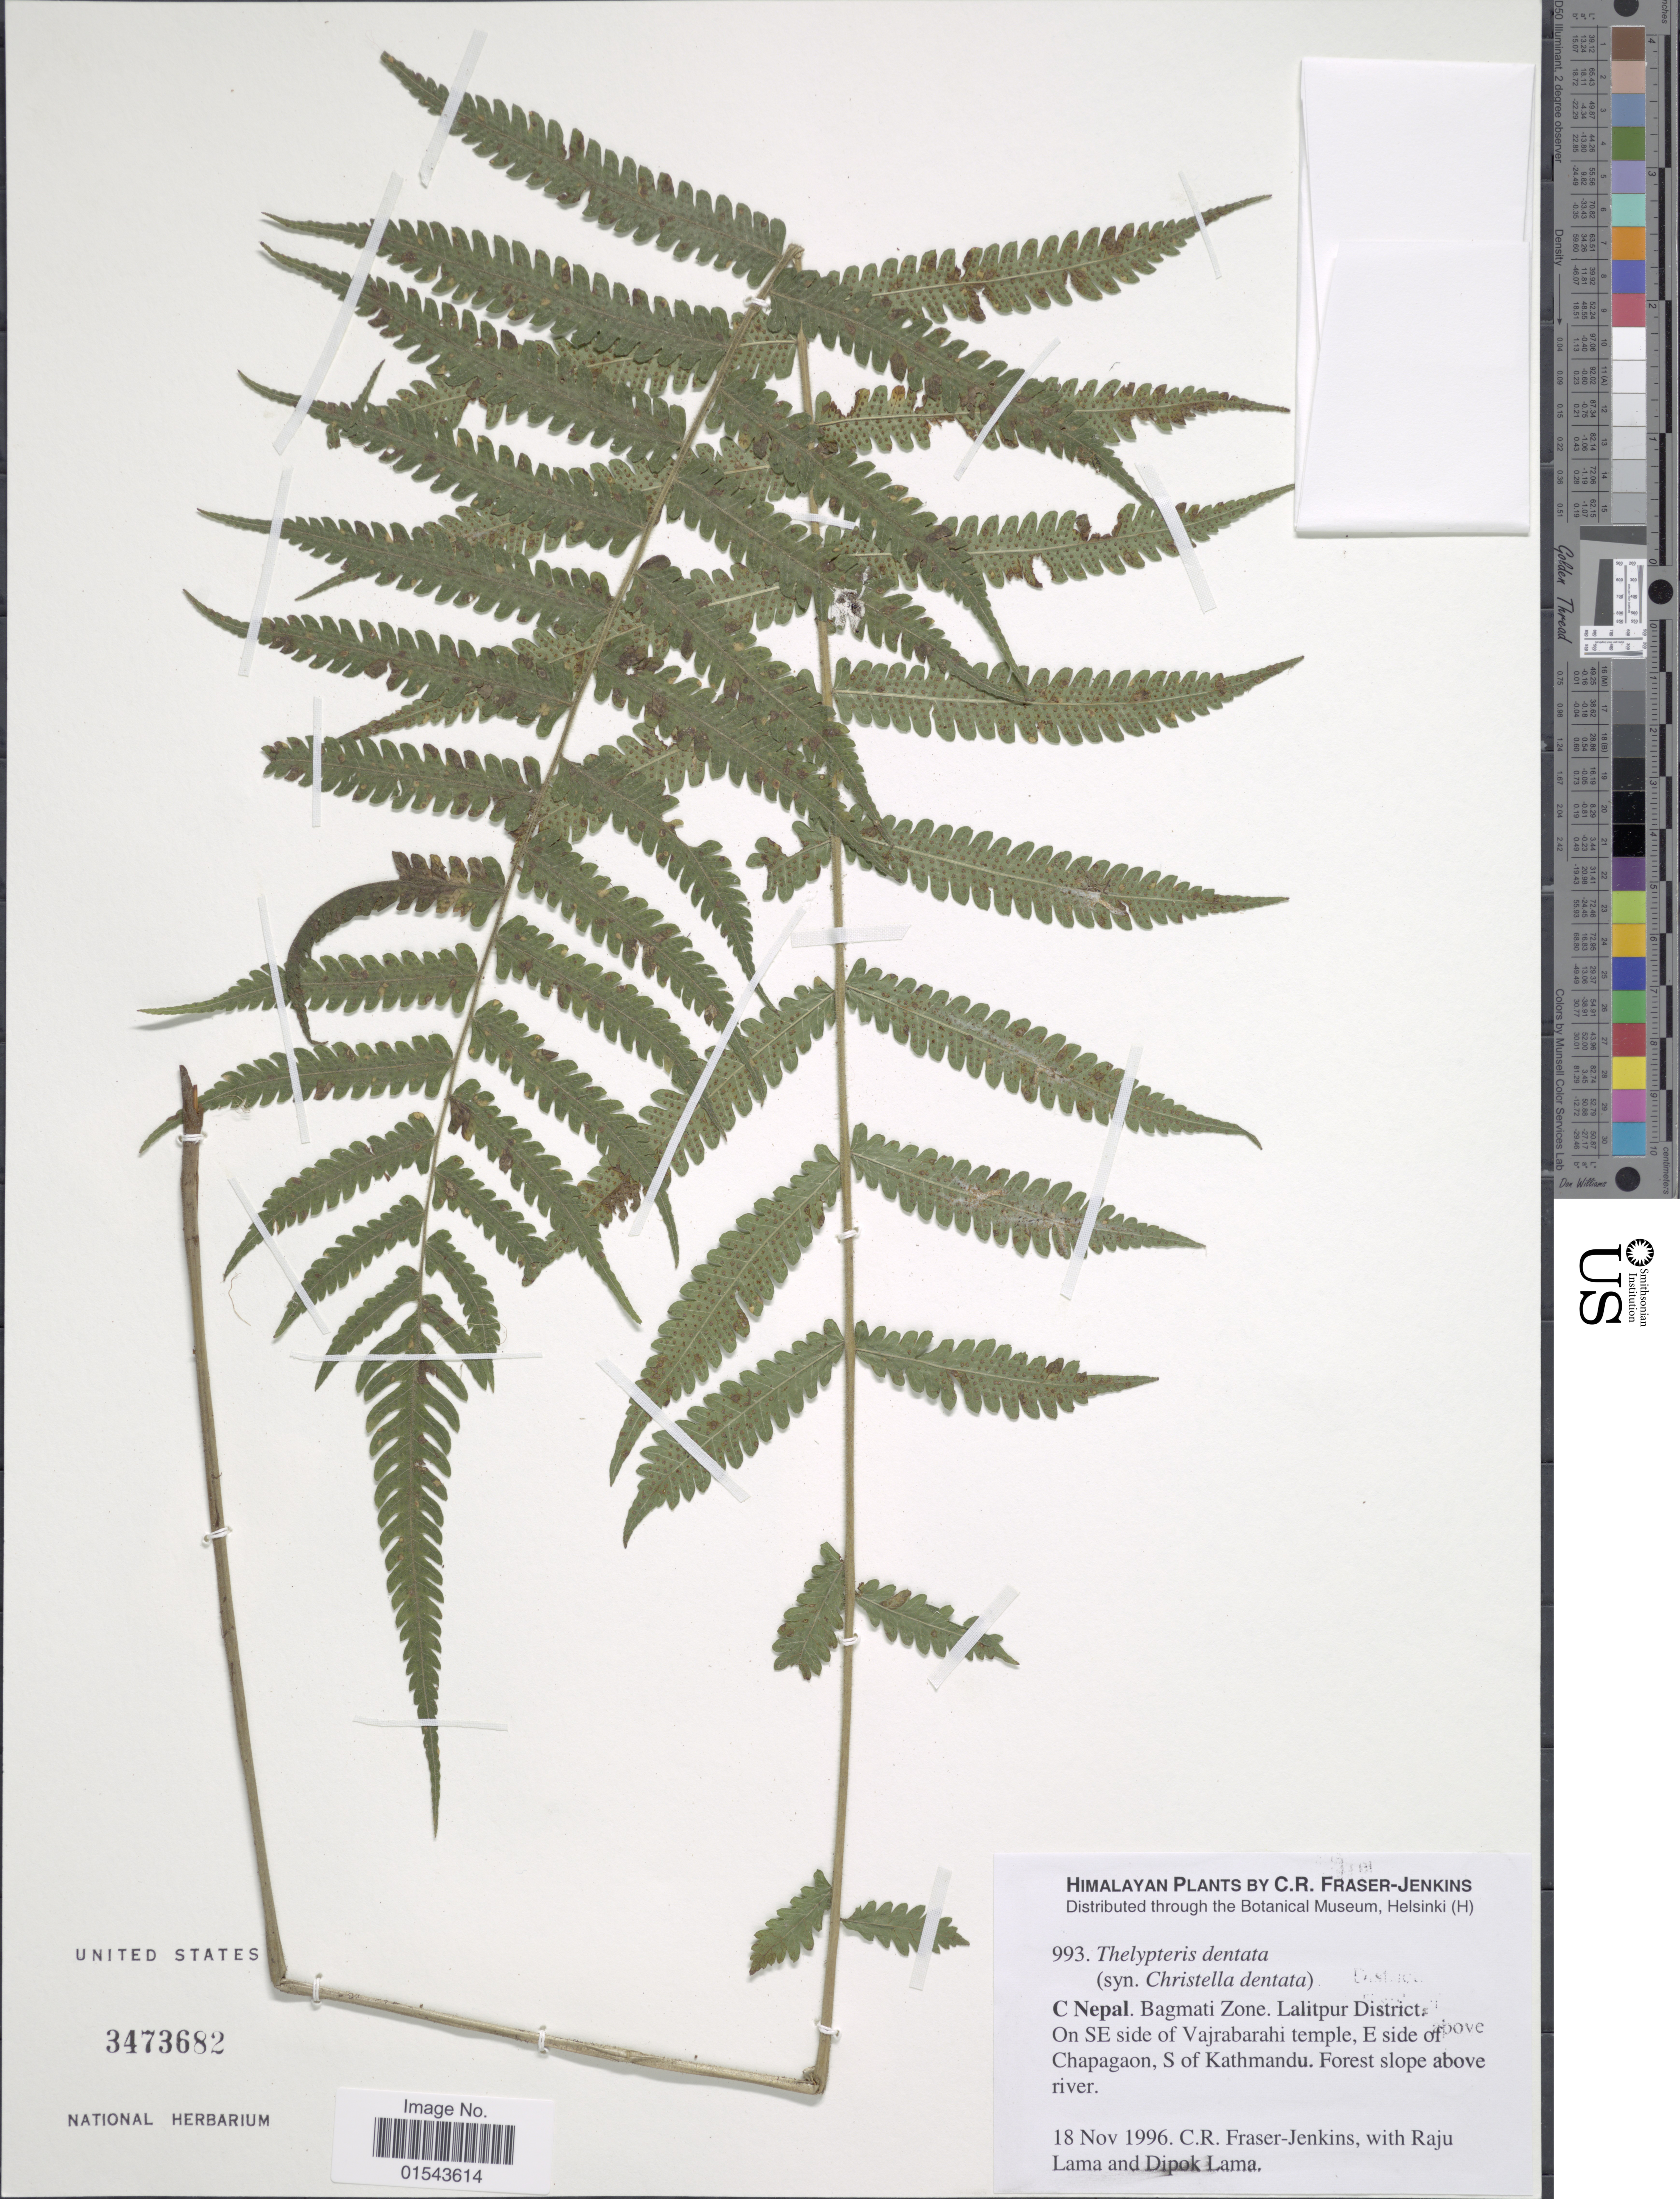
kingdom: Plantae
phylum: Tracheophyta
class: Polypodiopsida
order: Polypodiales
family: Thelypteridaceae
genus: Christella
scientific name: Christella dentata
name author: (Forssk.) Brownsey & Jermy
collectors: C. R. Fraser-Jenkins, R. Lama & D. Lama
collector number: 993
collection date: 1996-11-18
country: Nepal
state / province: Bagmati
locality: Himalaya, C Nepal. Bagmati Zone. Lalitpur District. On SE side of Vajrabarahi temple, E side of Chapagaon, S of Kathmandu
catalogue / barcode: US 3473682